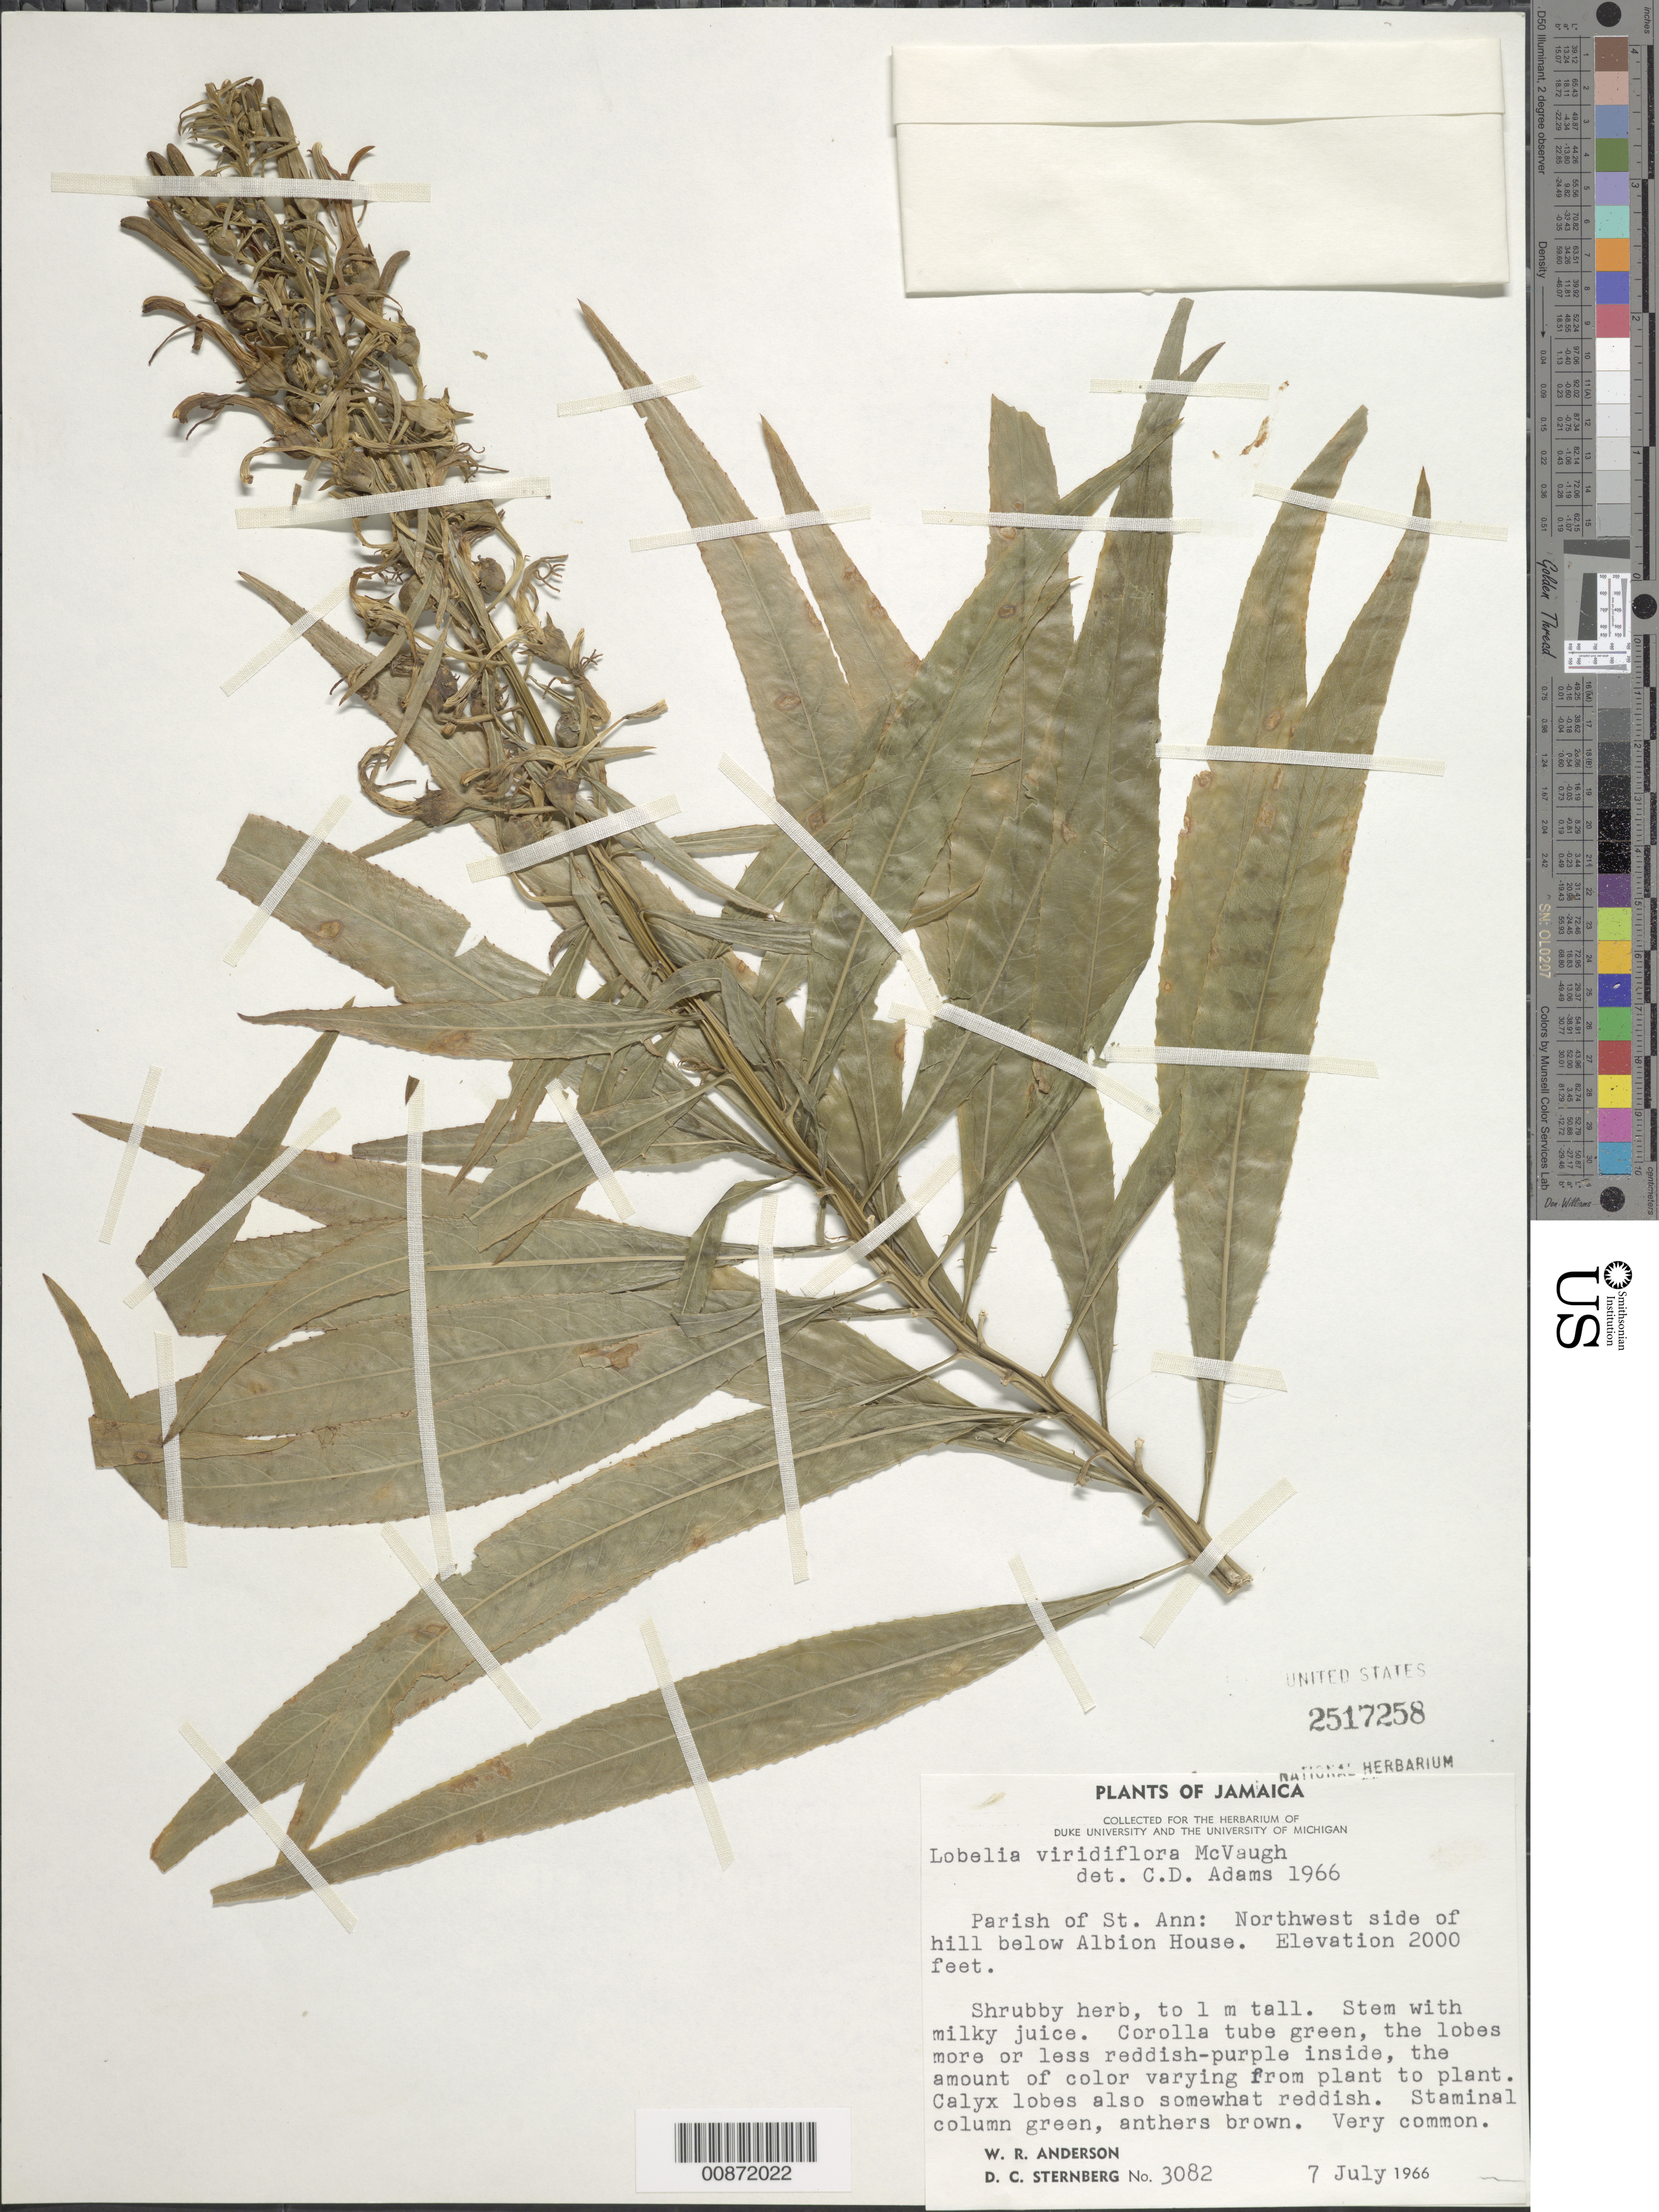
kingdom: Plantae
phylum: Tracheophyta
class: Magnoliopsida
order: Asterales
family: Campanulaceae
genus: Lobelia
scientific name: Lobelia viridiflora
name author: McVaugh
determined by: Adams, C. D.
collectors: W. R. Anderson & D. Sternberg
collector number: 3082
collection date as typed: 07 Jul 1966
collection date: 1966-07-07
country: Jamaica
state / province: Saint Ann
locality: Northwest side of hill below Albion House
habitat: On side of hill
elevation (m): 610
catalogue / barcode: US 2517258